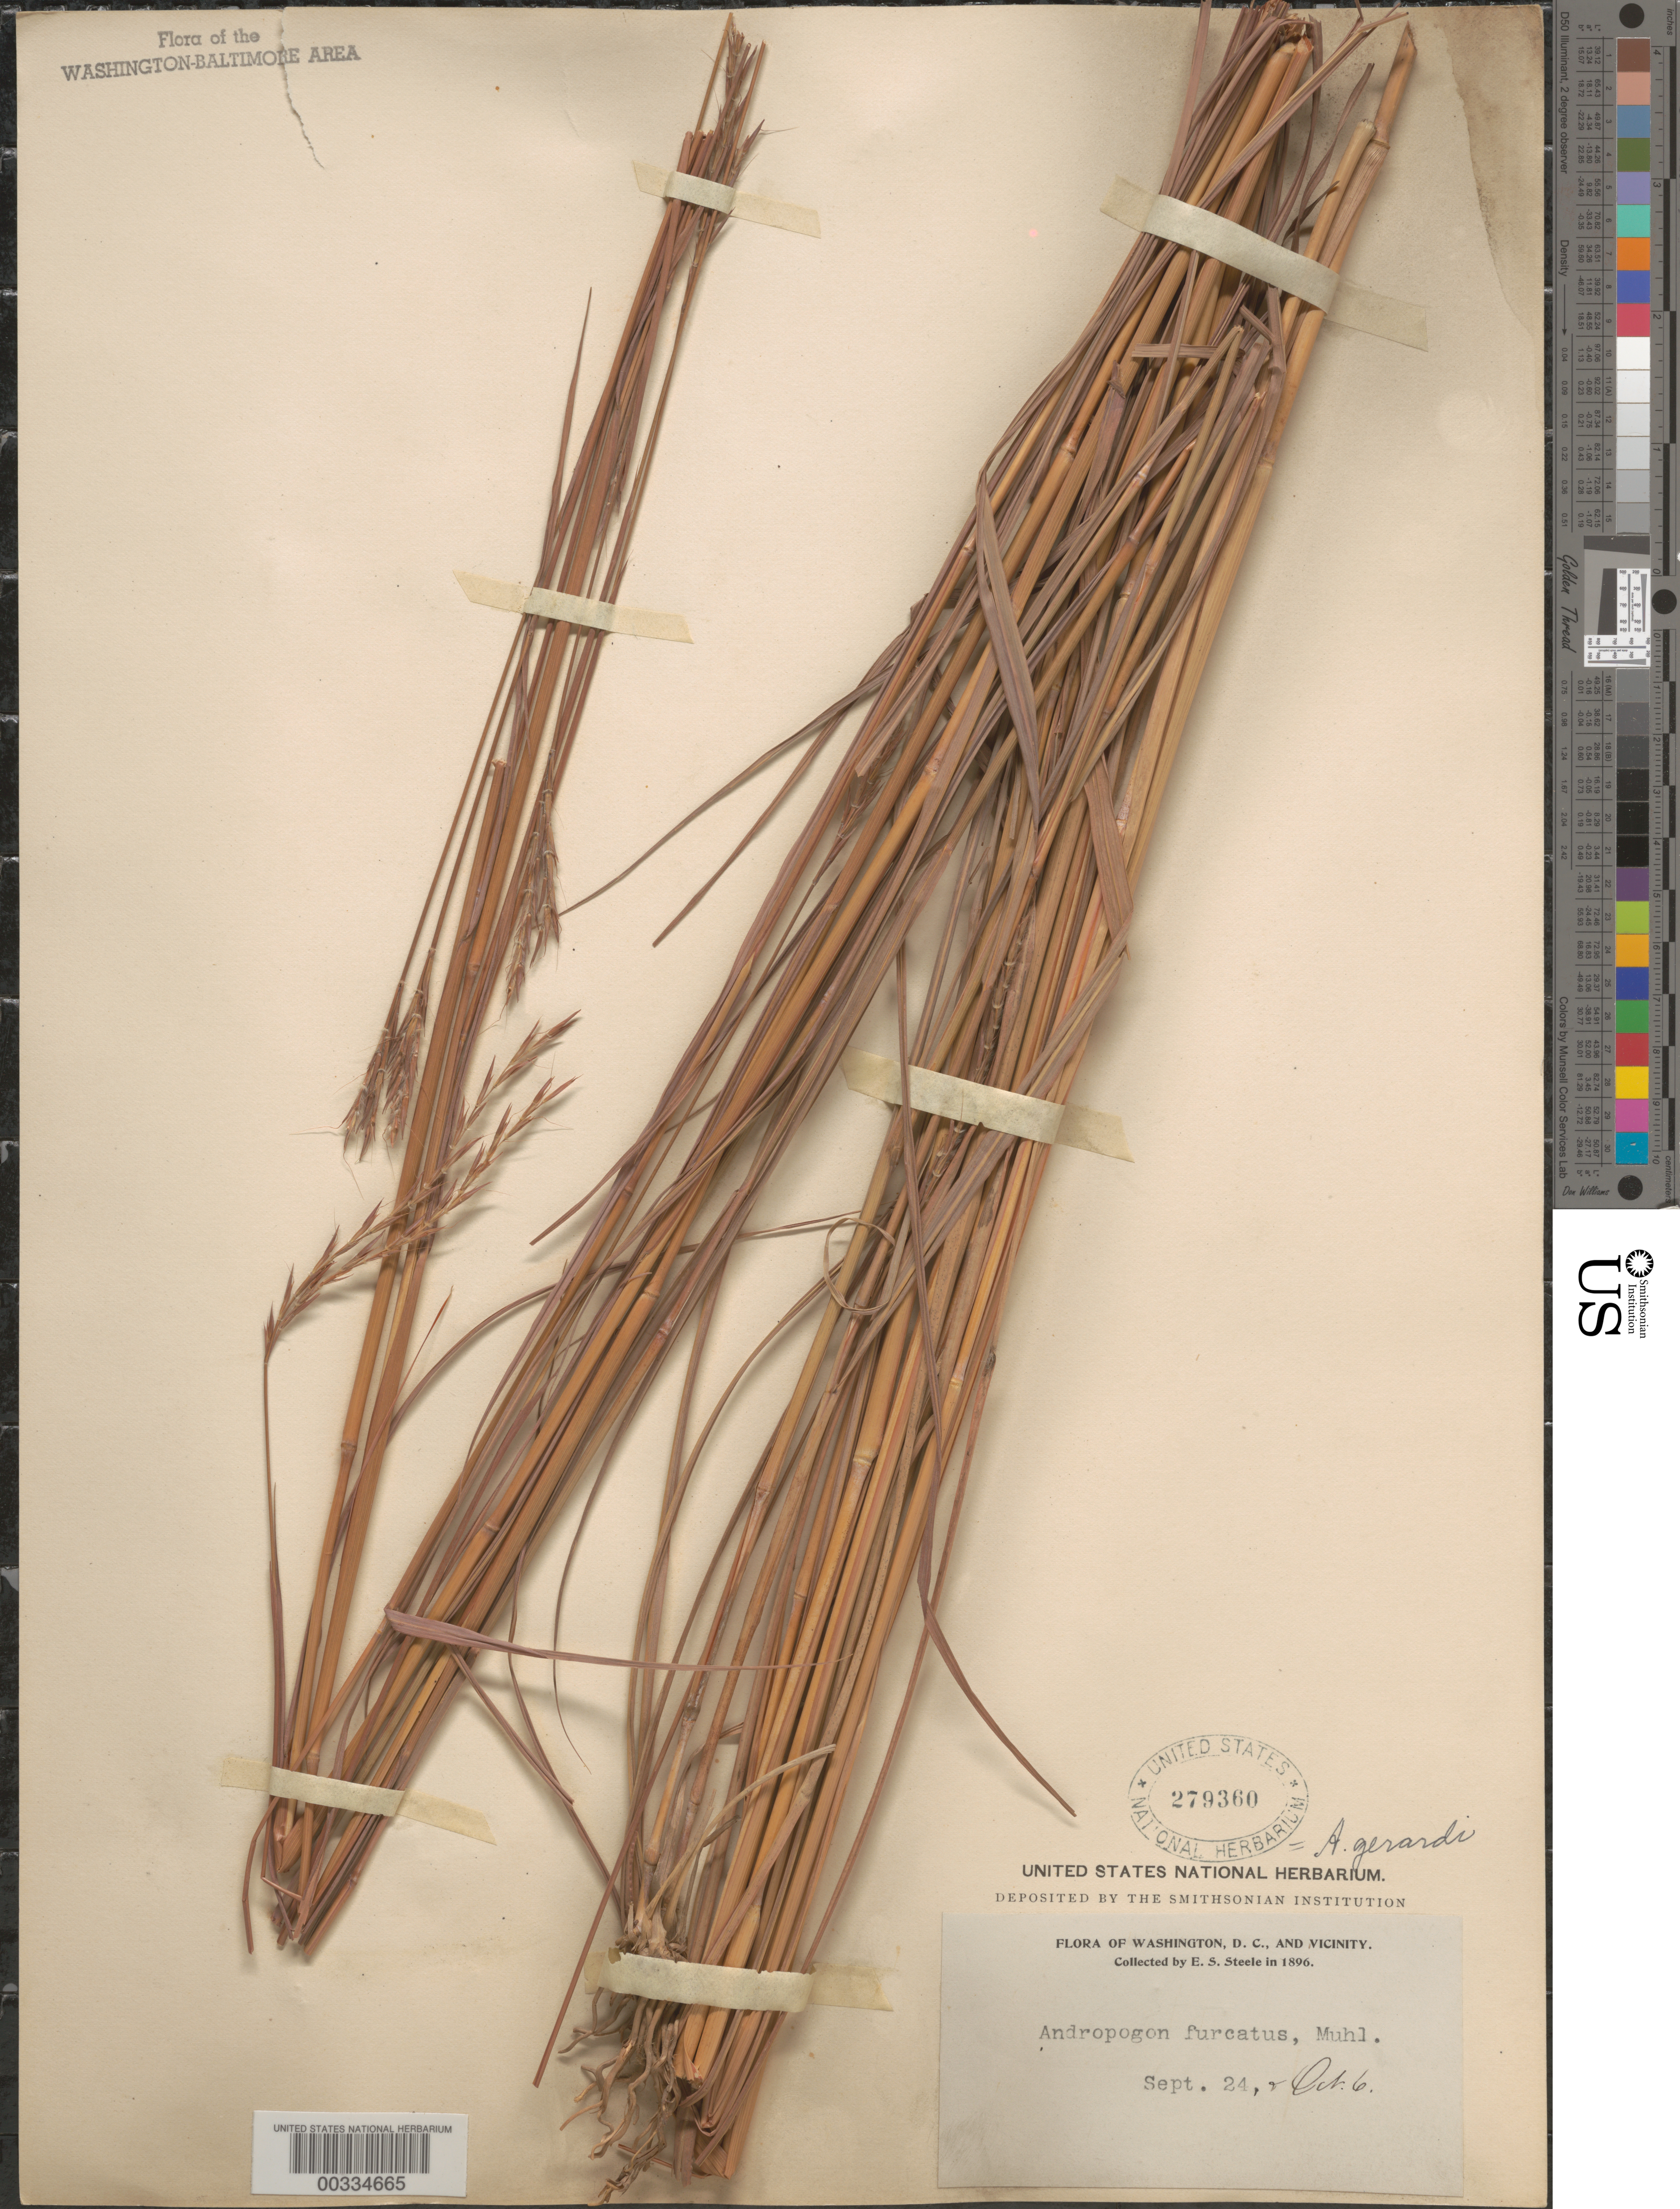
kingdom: Plantae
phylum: Tracheophyta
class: Liliopsida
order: Poales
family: Poaceae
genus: Andropogon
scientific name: Andropogon gerardii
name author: Vitman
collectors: E. Steele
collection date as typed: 24 Sep 1896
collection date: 1896-09-24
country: United States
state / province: District of Columbia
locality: Washington area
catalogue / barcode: US 279360